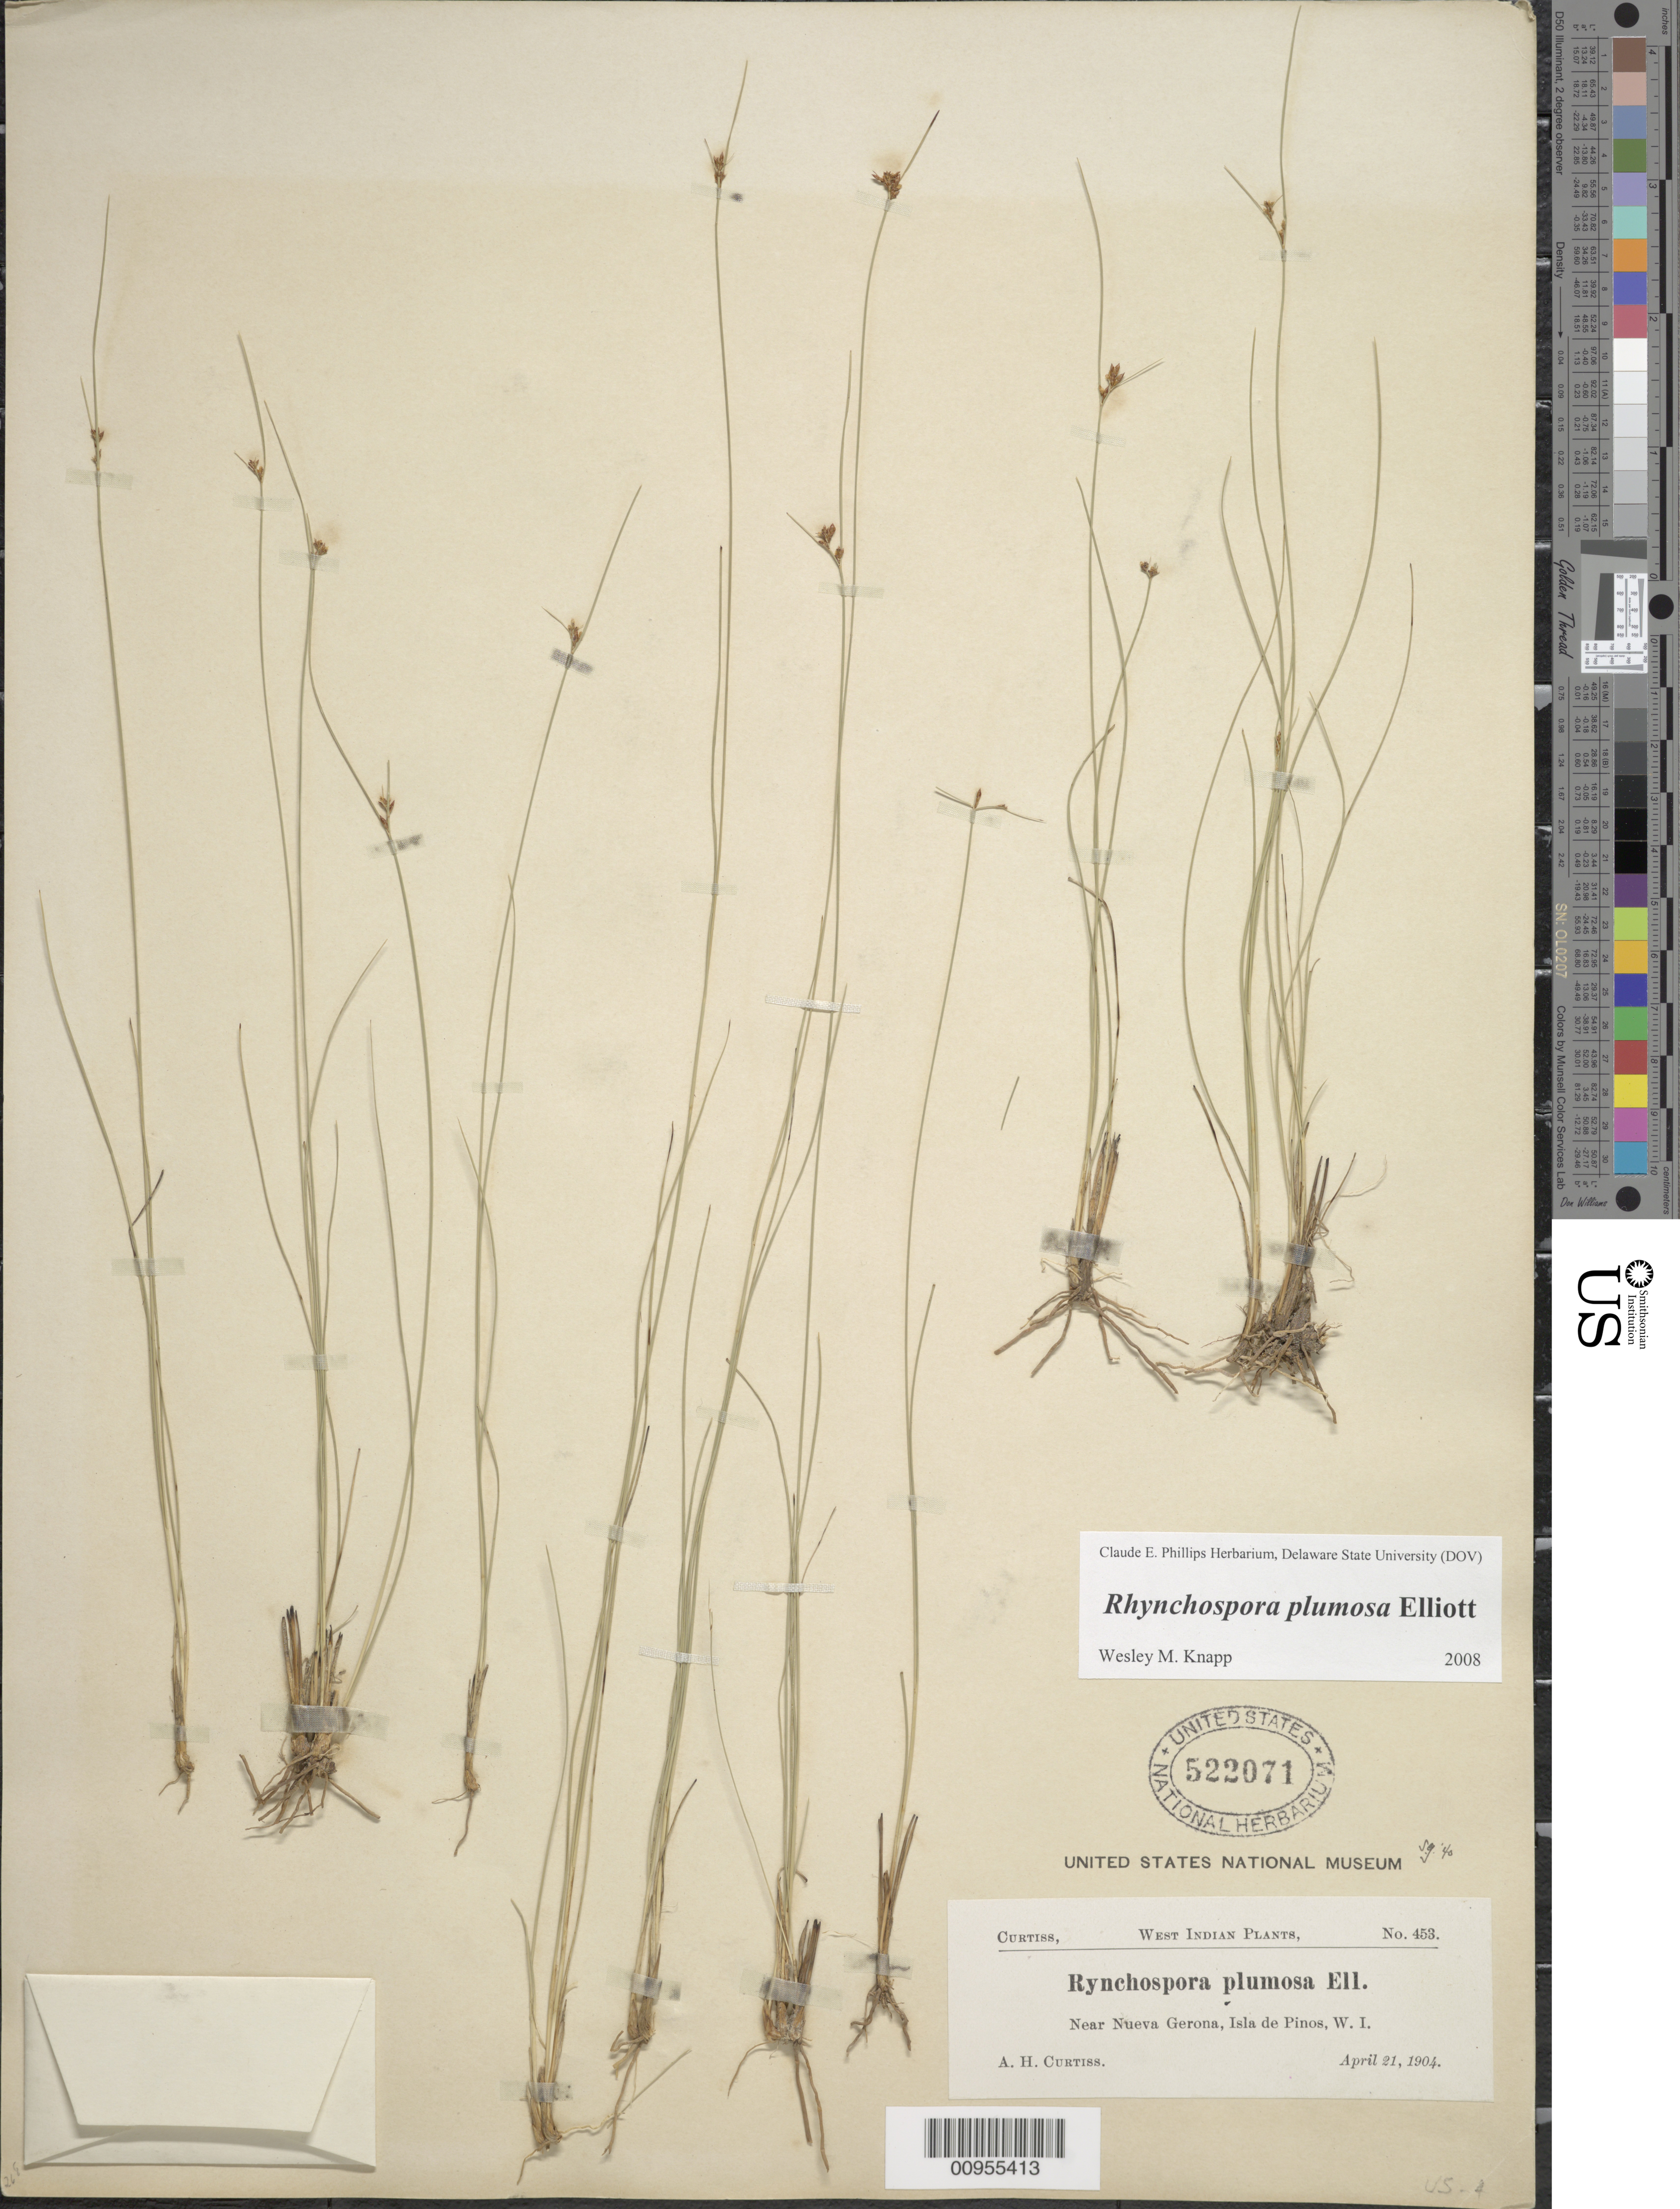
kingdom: Plantae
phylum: Tracheophyta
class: Liliopsida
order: Poales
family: Cyperaceae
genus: Rhynchospora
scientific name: Rhynchospora plumosa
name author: Elliott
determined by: Knapp, W. M.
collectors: A. H. Curtiss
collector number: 453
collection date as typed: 21 Apr 1904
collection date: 1904-04-21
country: Cuba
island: Isla de la Juventud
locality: Isla de Pinos, near Nueva Gerona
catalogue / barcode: US 522071